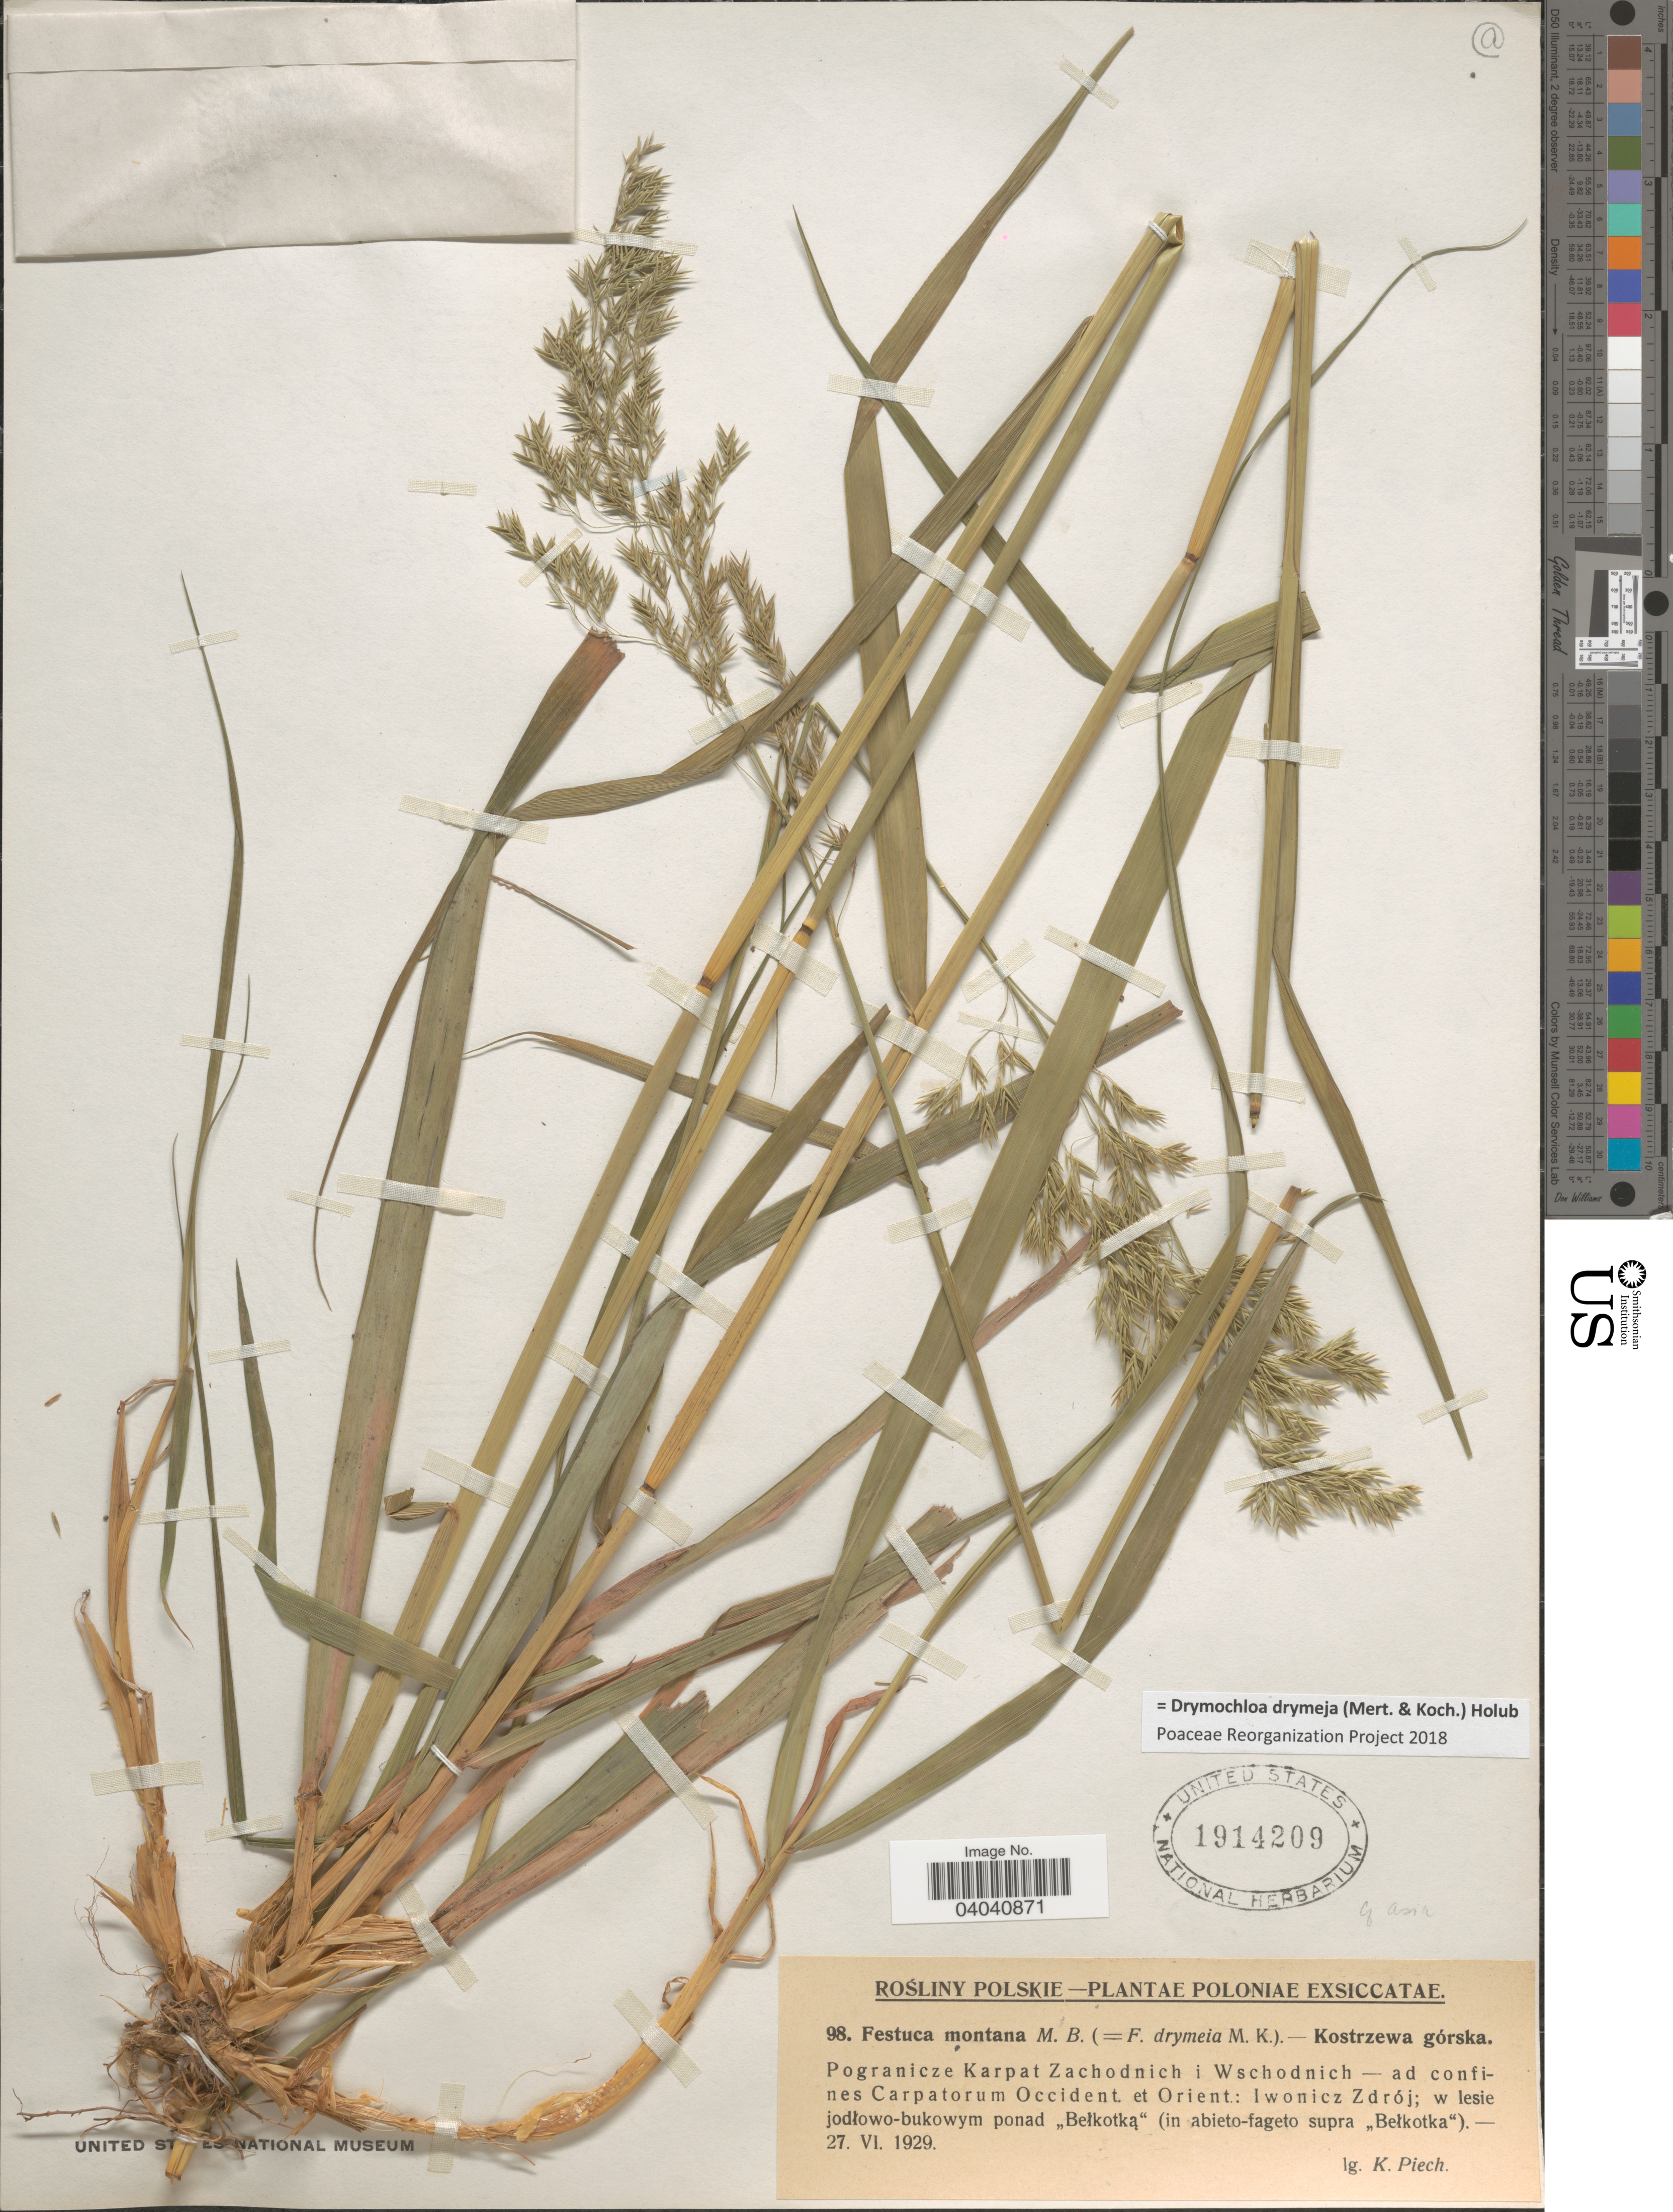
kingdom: Plantae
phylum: Tracheophyta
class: Liliopsida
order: Poales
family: Poaceae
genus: Drymochloa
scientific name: Drymochloa drymeja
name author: (Mert. & W.D.J. Koch) Holub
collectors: K. Piech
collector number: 98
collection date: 1929-06-27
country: Poland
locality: Poloniae. Pogranicze Karpat Zachodnich i Wschodnich - ad confines Carpatorum Occident. et Orient: Iwonicz Zdrój; w lesie jodlowo-bukowym ponad ,,Belkotka" (in abieto-fageto supra ,,Belkotka").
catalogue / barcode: US 1914209